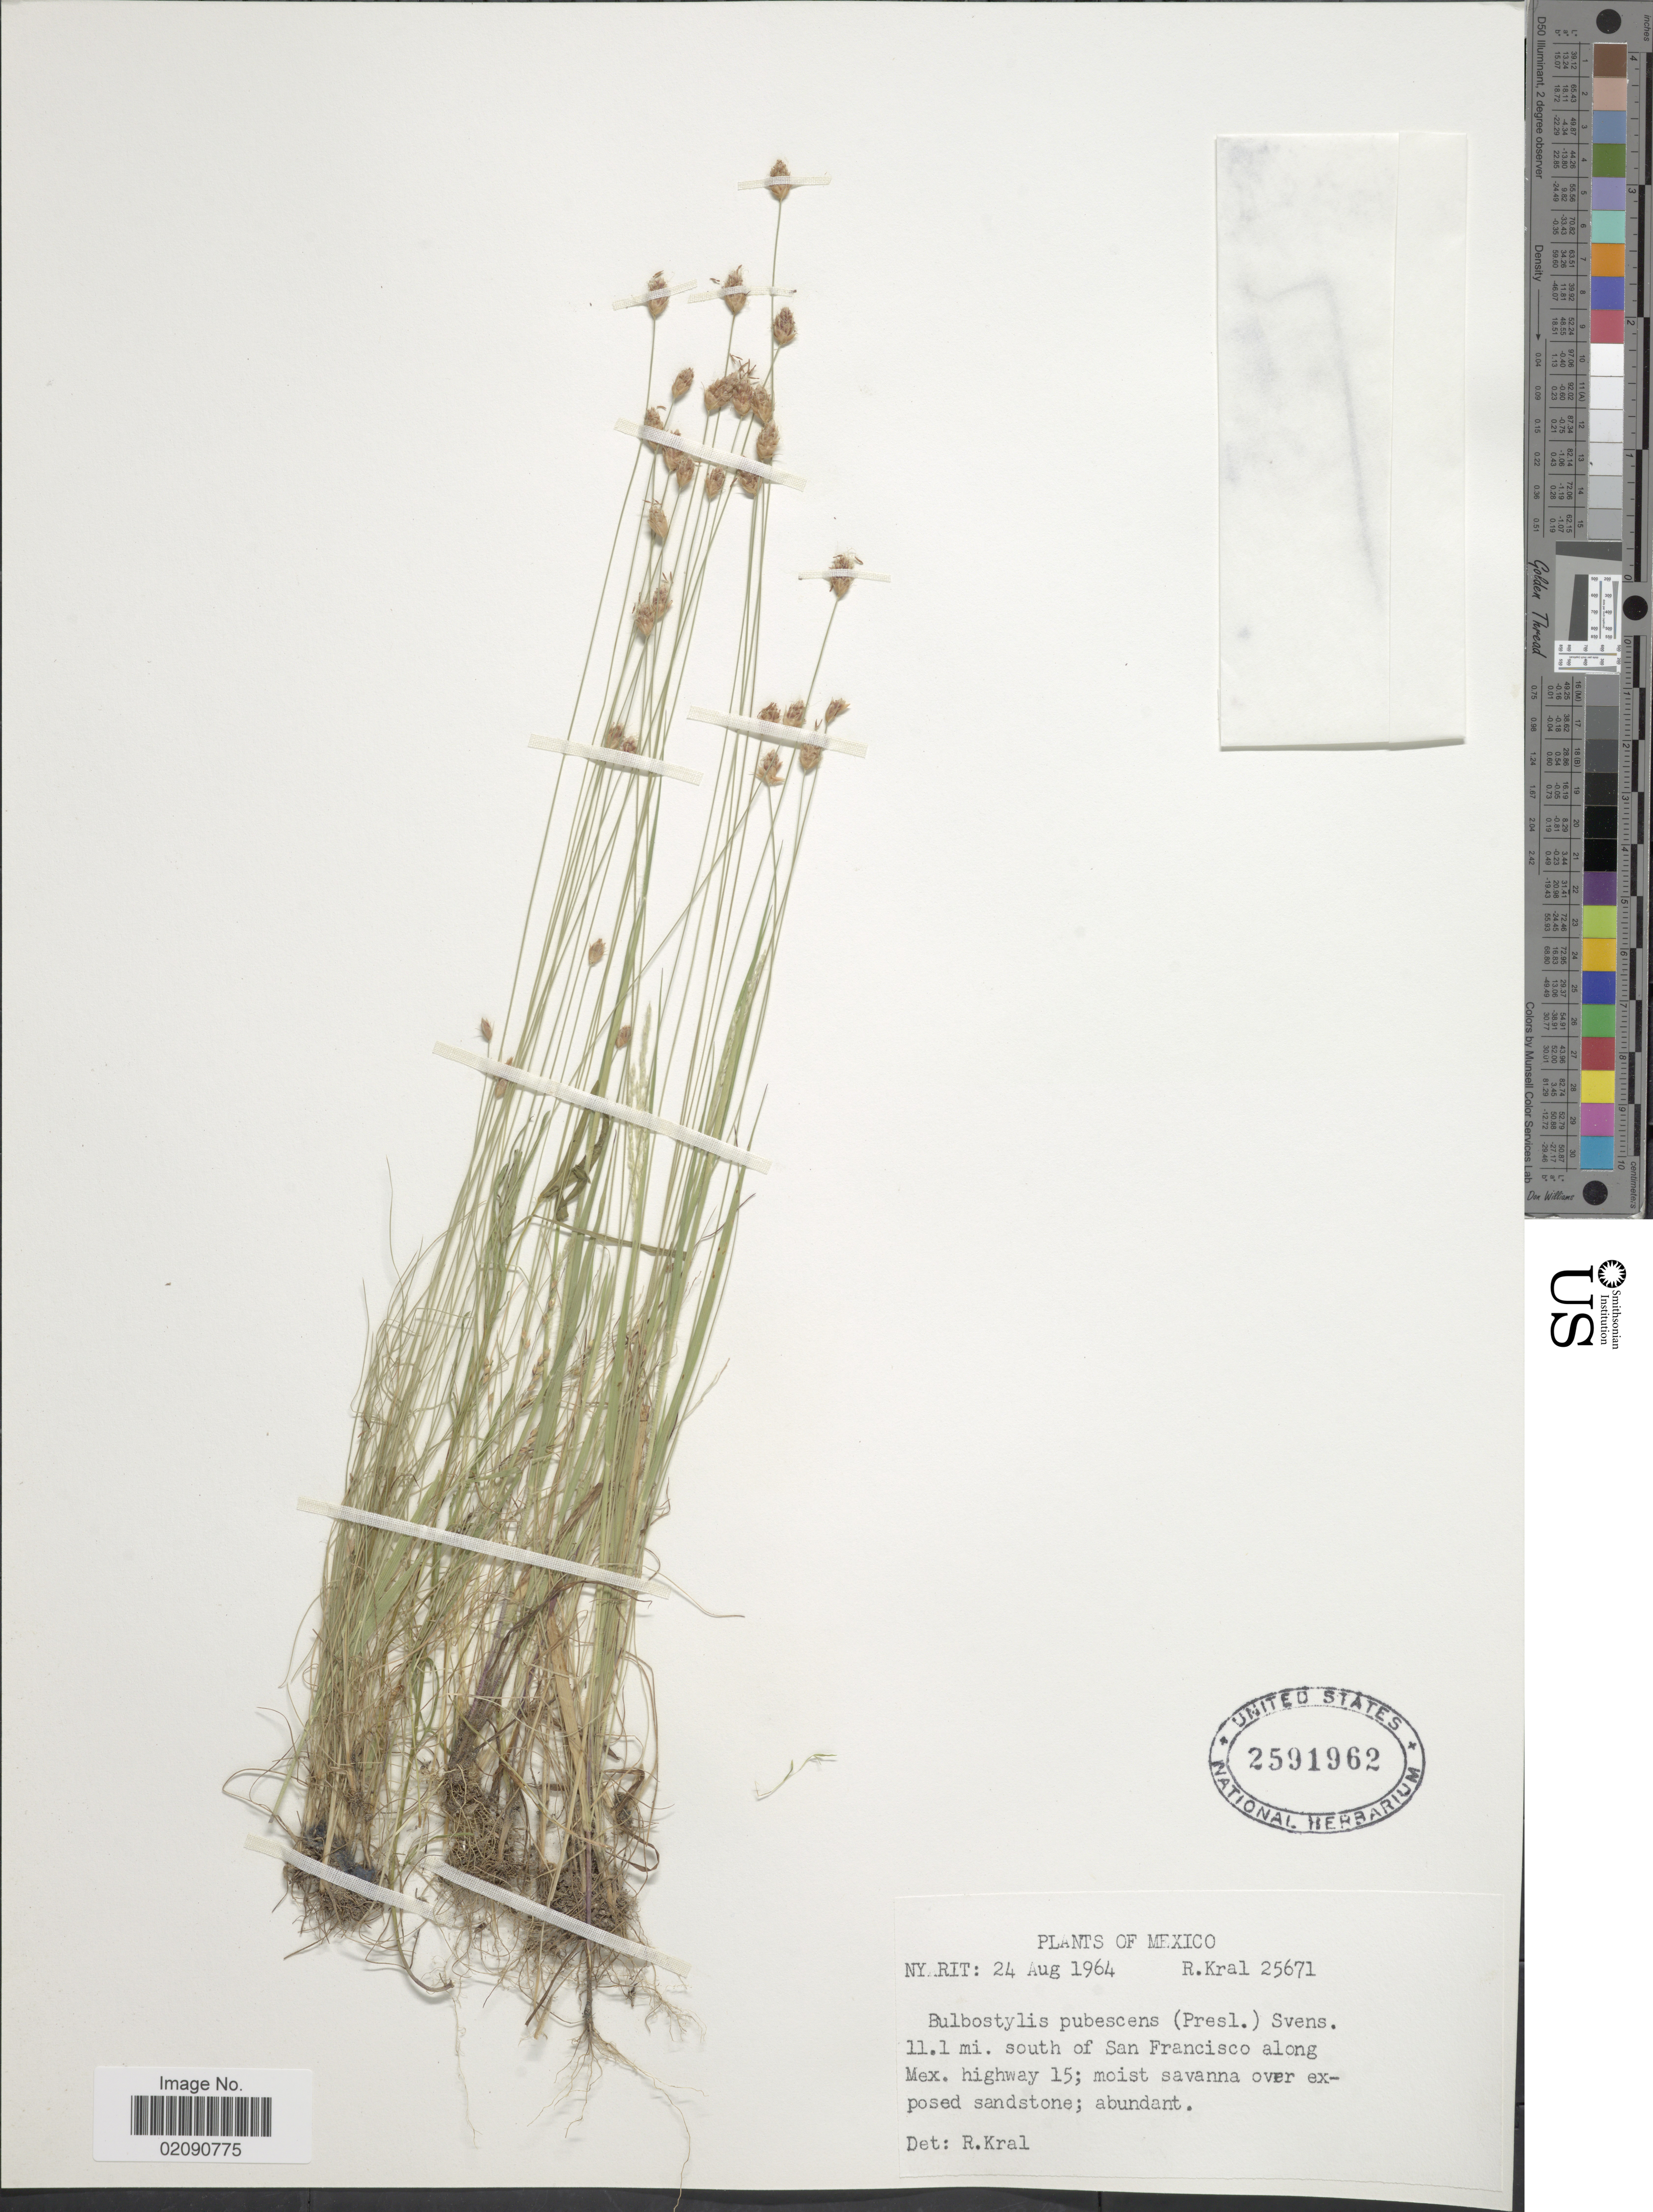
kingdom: Plantae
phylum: Tracheophyta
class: Liliopsida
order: Poales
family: Cyperaceae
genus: Bulbostylis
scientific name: Bulbostylis pubescens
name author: (J. Presl & C. Presl) Svenson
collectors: R. Kral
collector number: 25671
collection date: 1964-08-24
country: Mexico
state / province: Nayarit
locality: Nyarit. 11.1 mi. south of San Francisco along Mex. highway 15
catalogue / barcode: US 2591962